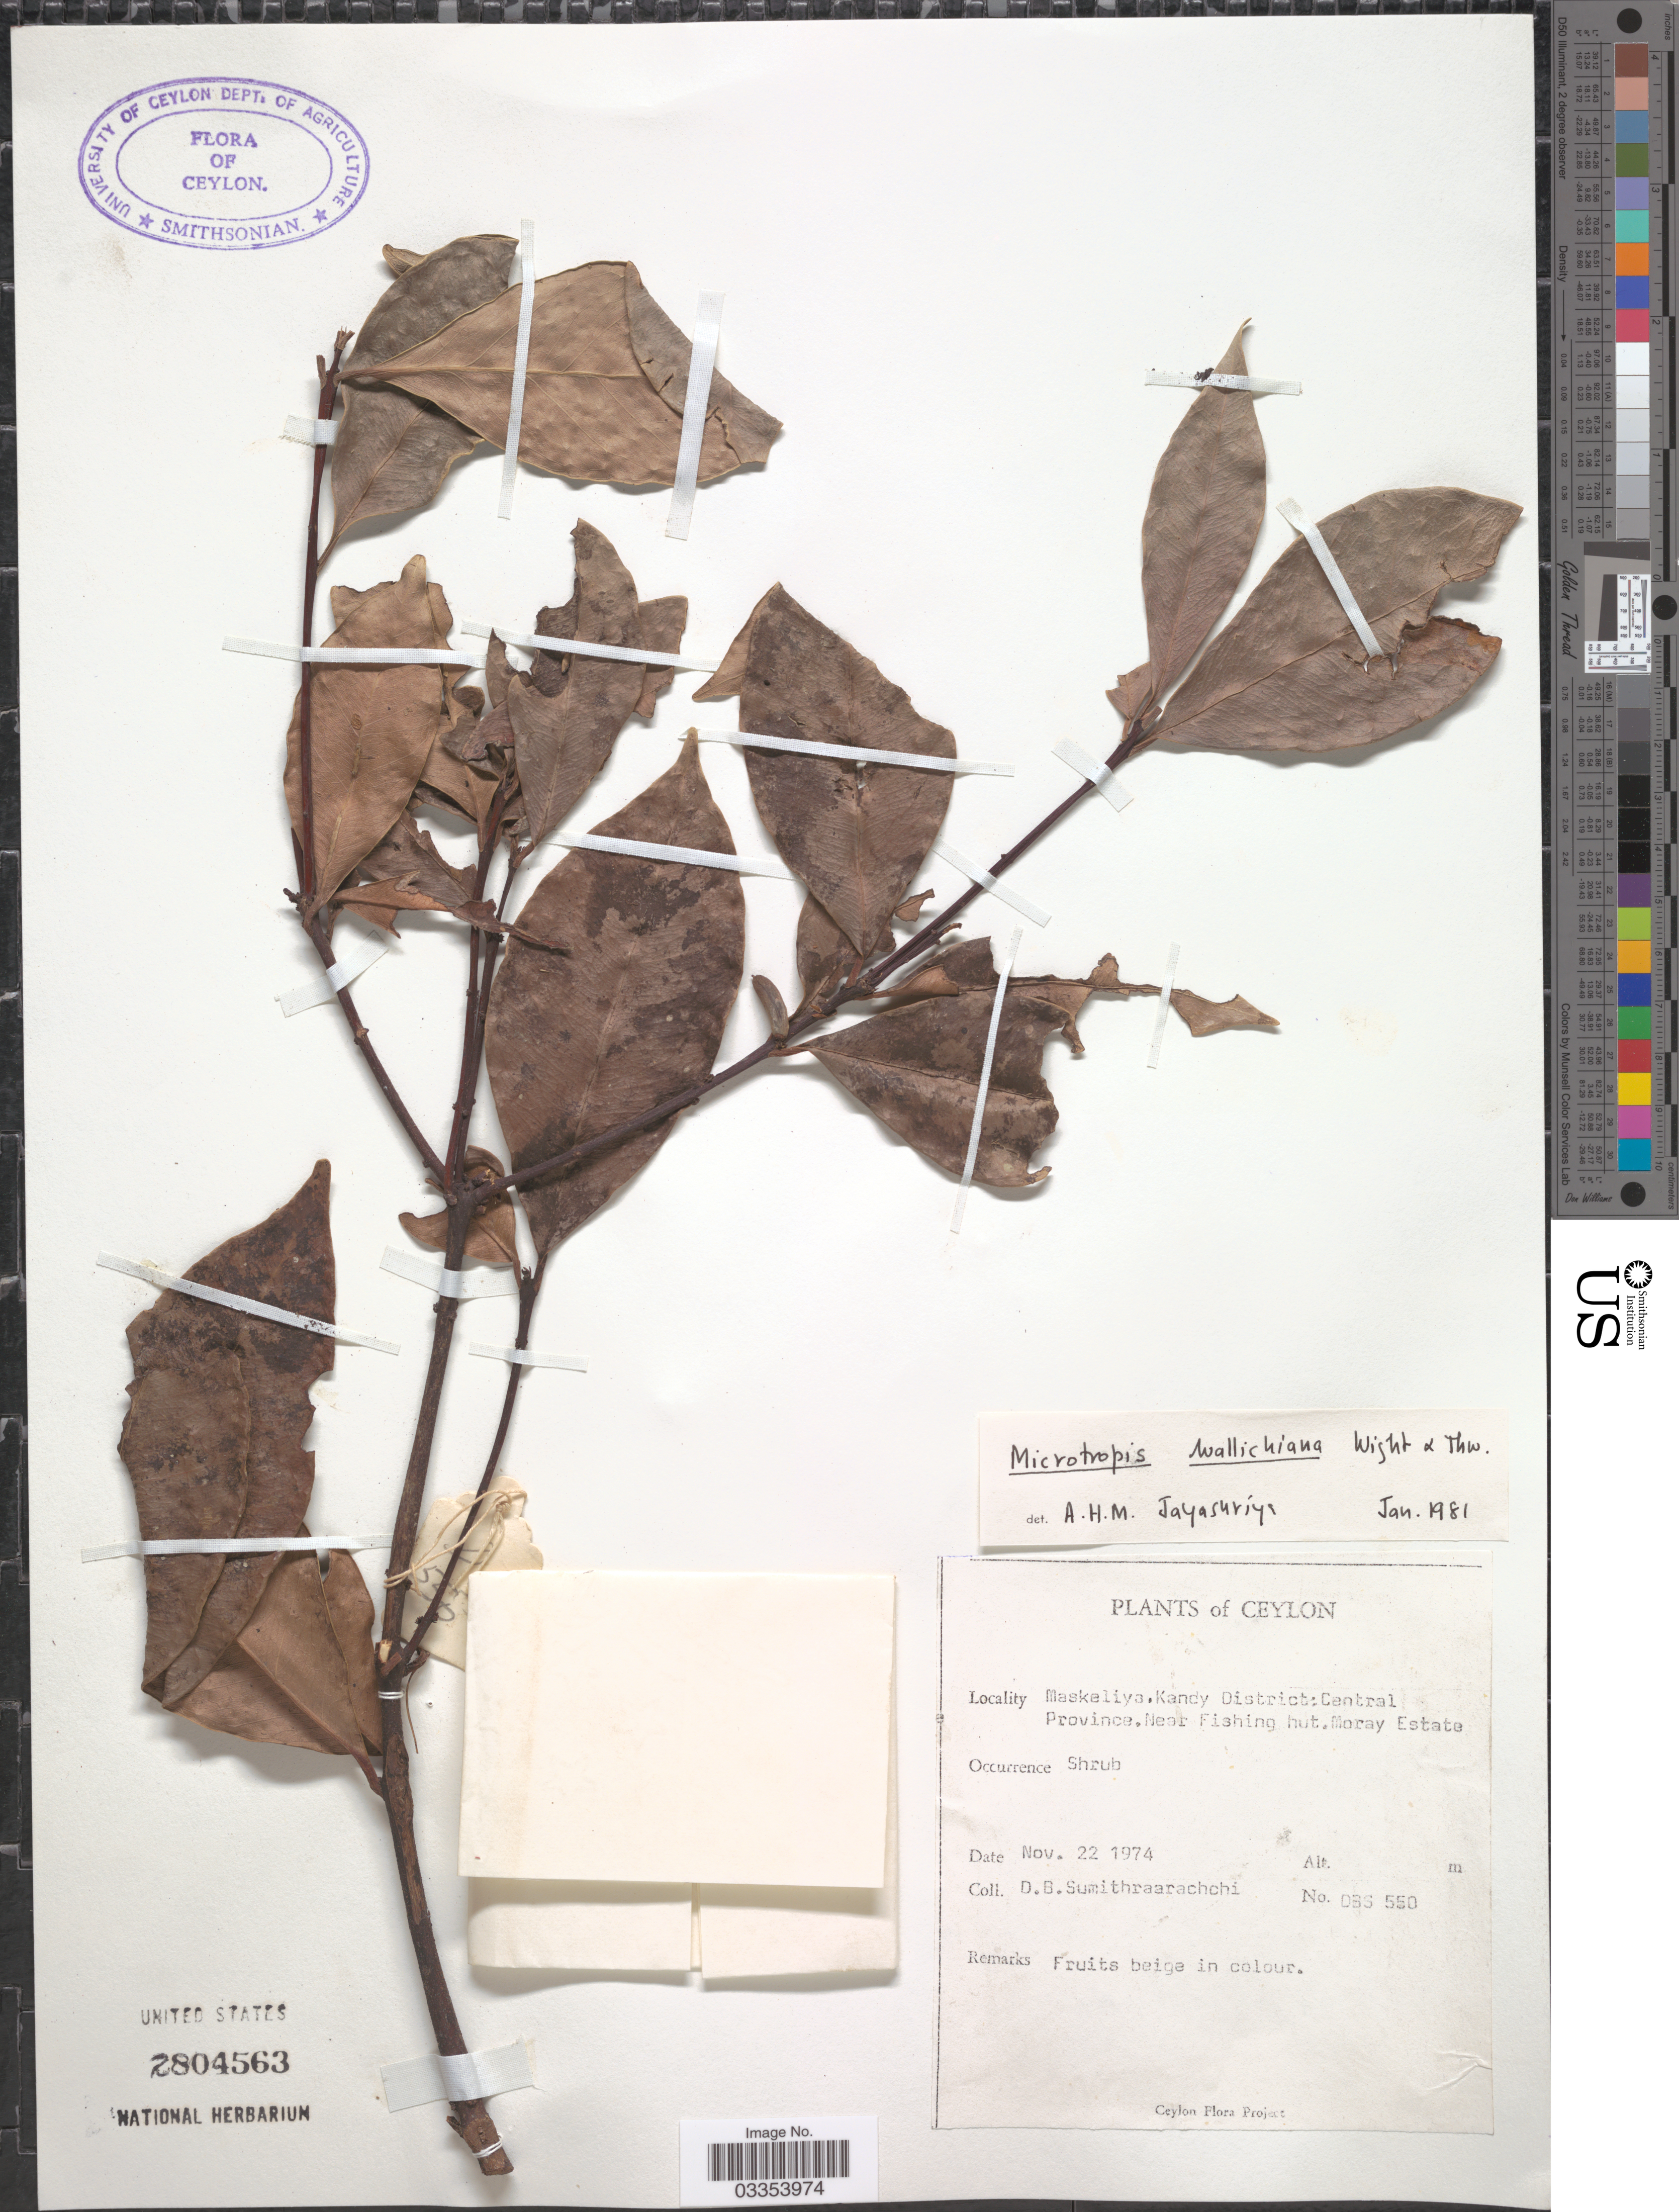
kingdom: Plantae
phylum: Tracheophyta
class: Magnoliopsida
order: Celastrales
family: Celastraceae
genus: Microtropis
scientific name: Microtropis wallichiana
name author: Wight in Thwaites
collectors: D. B. Sumithraarachchi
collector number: DBS550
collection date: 1974-11-22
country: Sri Lanka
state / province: Central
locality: Ceylon. Maskeliya, Kandy District. Near Fishing hut. Moray Estate.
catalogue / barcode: US 2804563